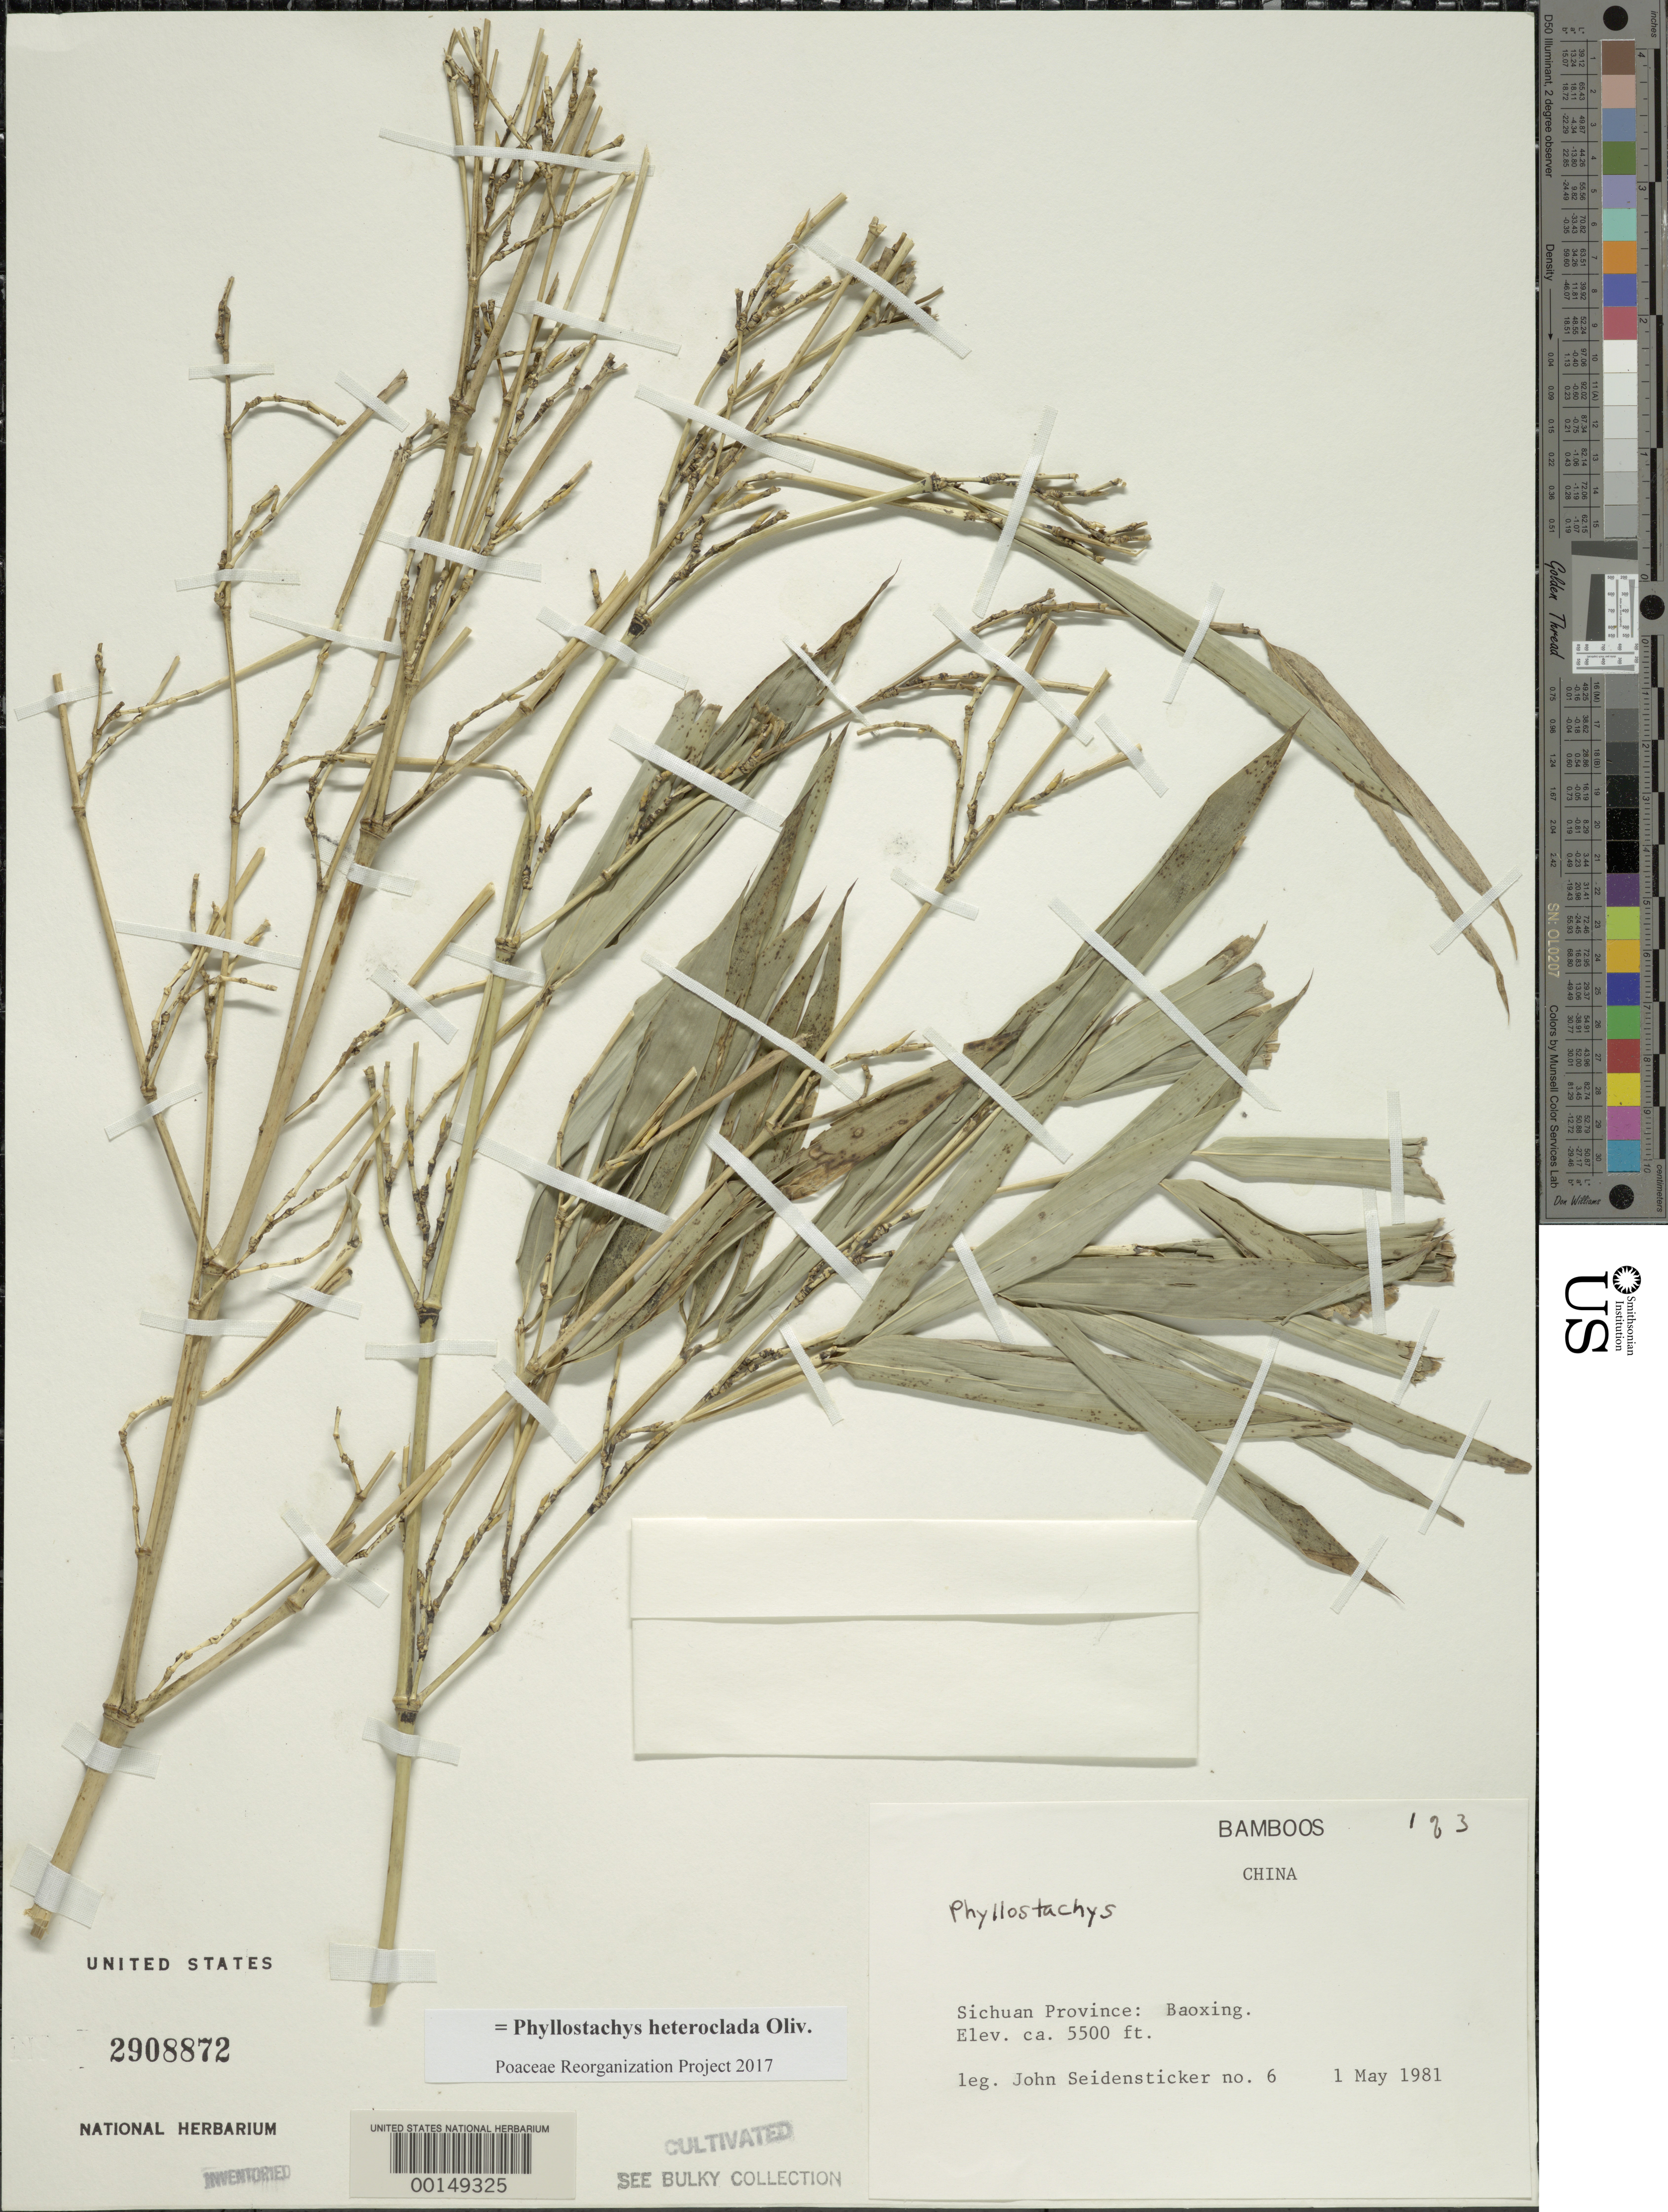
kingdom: Plantae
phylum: Tracheophyta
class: Liliopsida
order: Poales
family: Poaceae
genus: Phyllostachys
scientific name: Phyllostachys heteroclada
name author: Oliv.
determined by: Poaceae Reorganization Project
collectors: J. Seidensticker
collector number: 6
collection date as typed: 01 May 1981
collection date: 1981-05-01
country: China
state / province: Sichuan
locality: Baoxing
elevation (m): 1678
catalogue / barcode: US 2908872